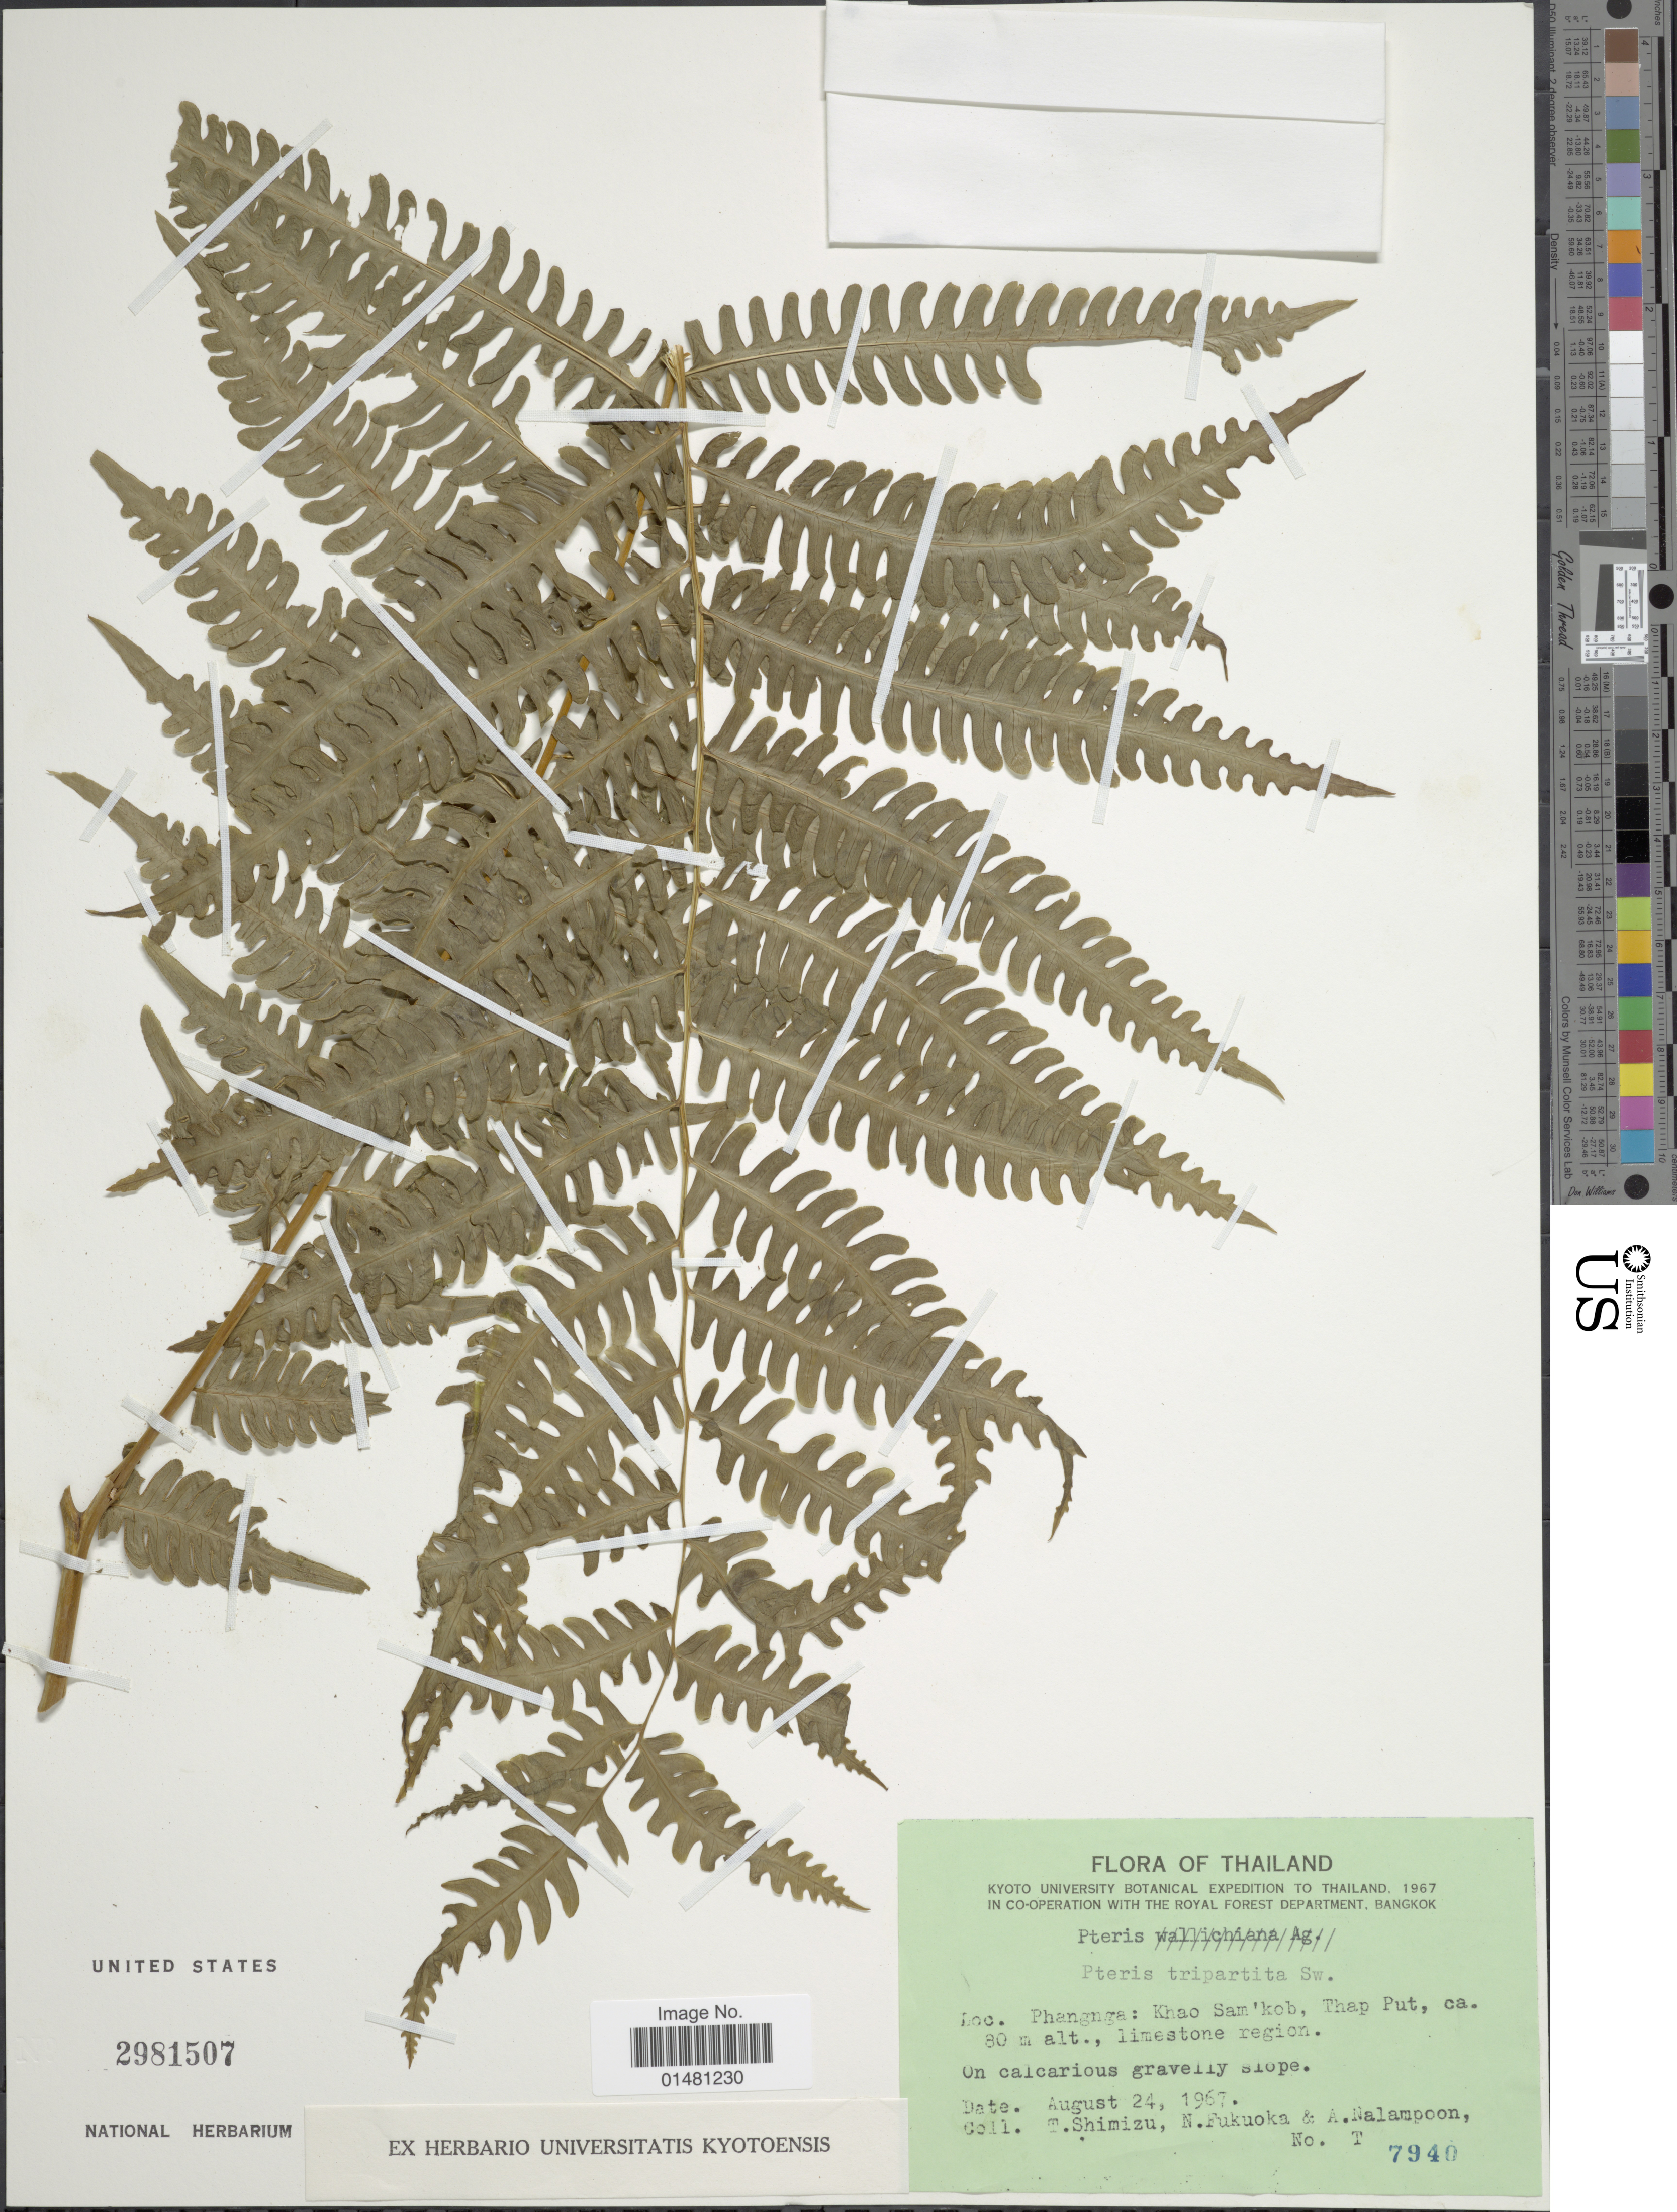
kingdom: Plantae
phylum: Tracheophyta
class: Polypodiopsida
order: Polypodiales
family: Pteridaceae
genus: Pteris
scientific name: Pteris tripartita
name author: Sw.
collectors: T. Shimizu, N. Fukuoka & A. Nalampoon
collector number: T 7940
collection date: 1967-08-24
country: Thailand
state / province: Phang Nga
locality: Phangnga: Khao Sam'kob, Thap Put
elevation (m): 80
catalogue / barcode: US 2981507